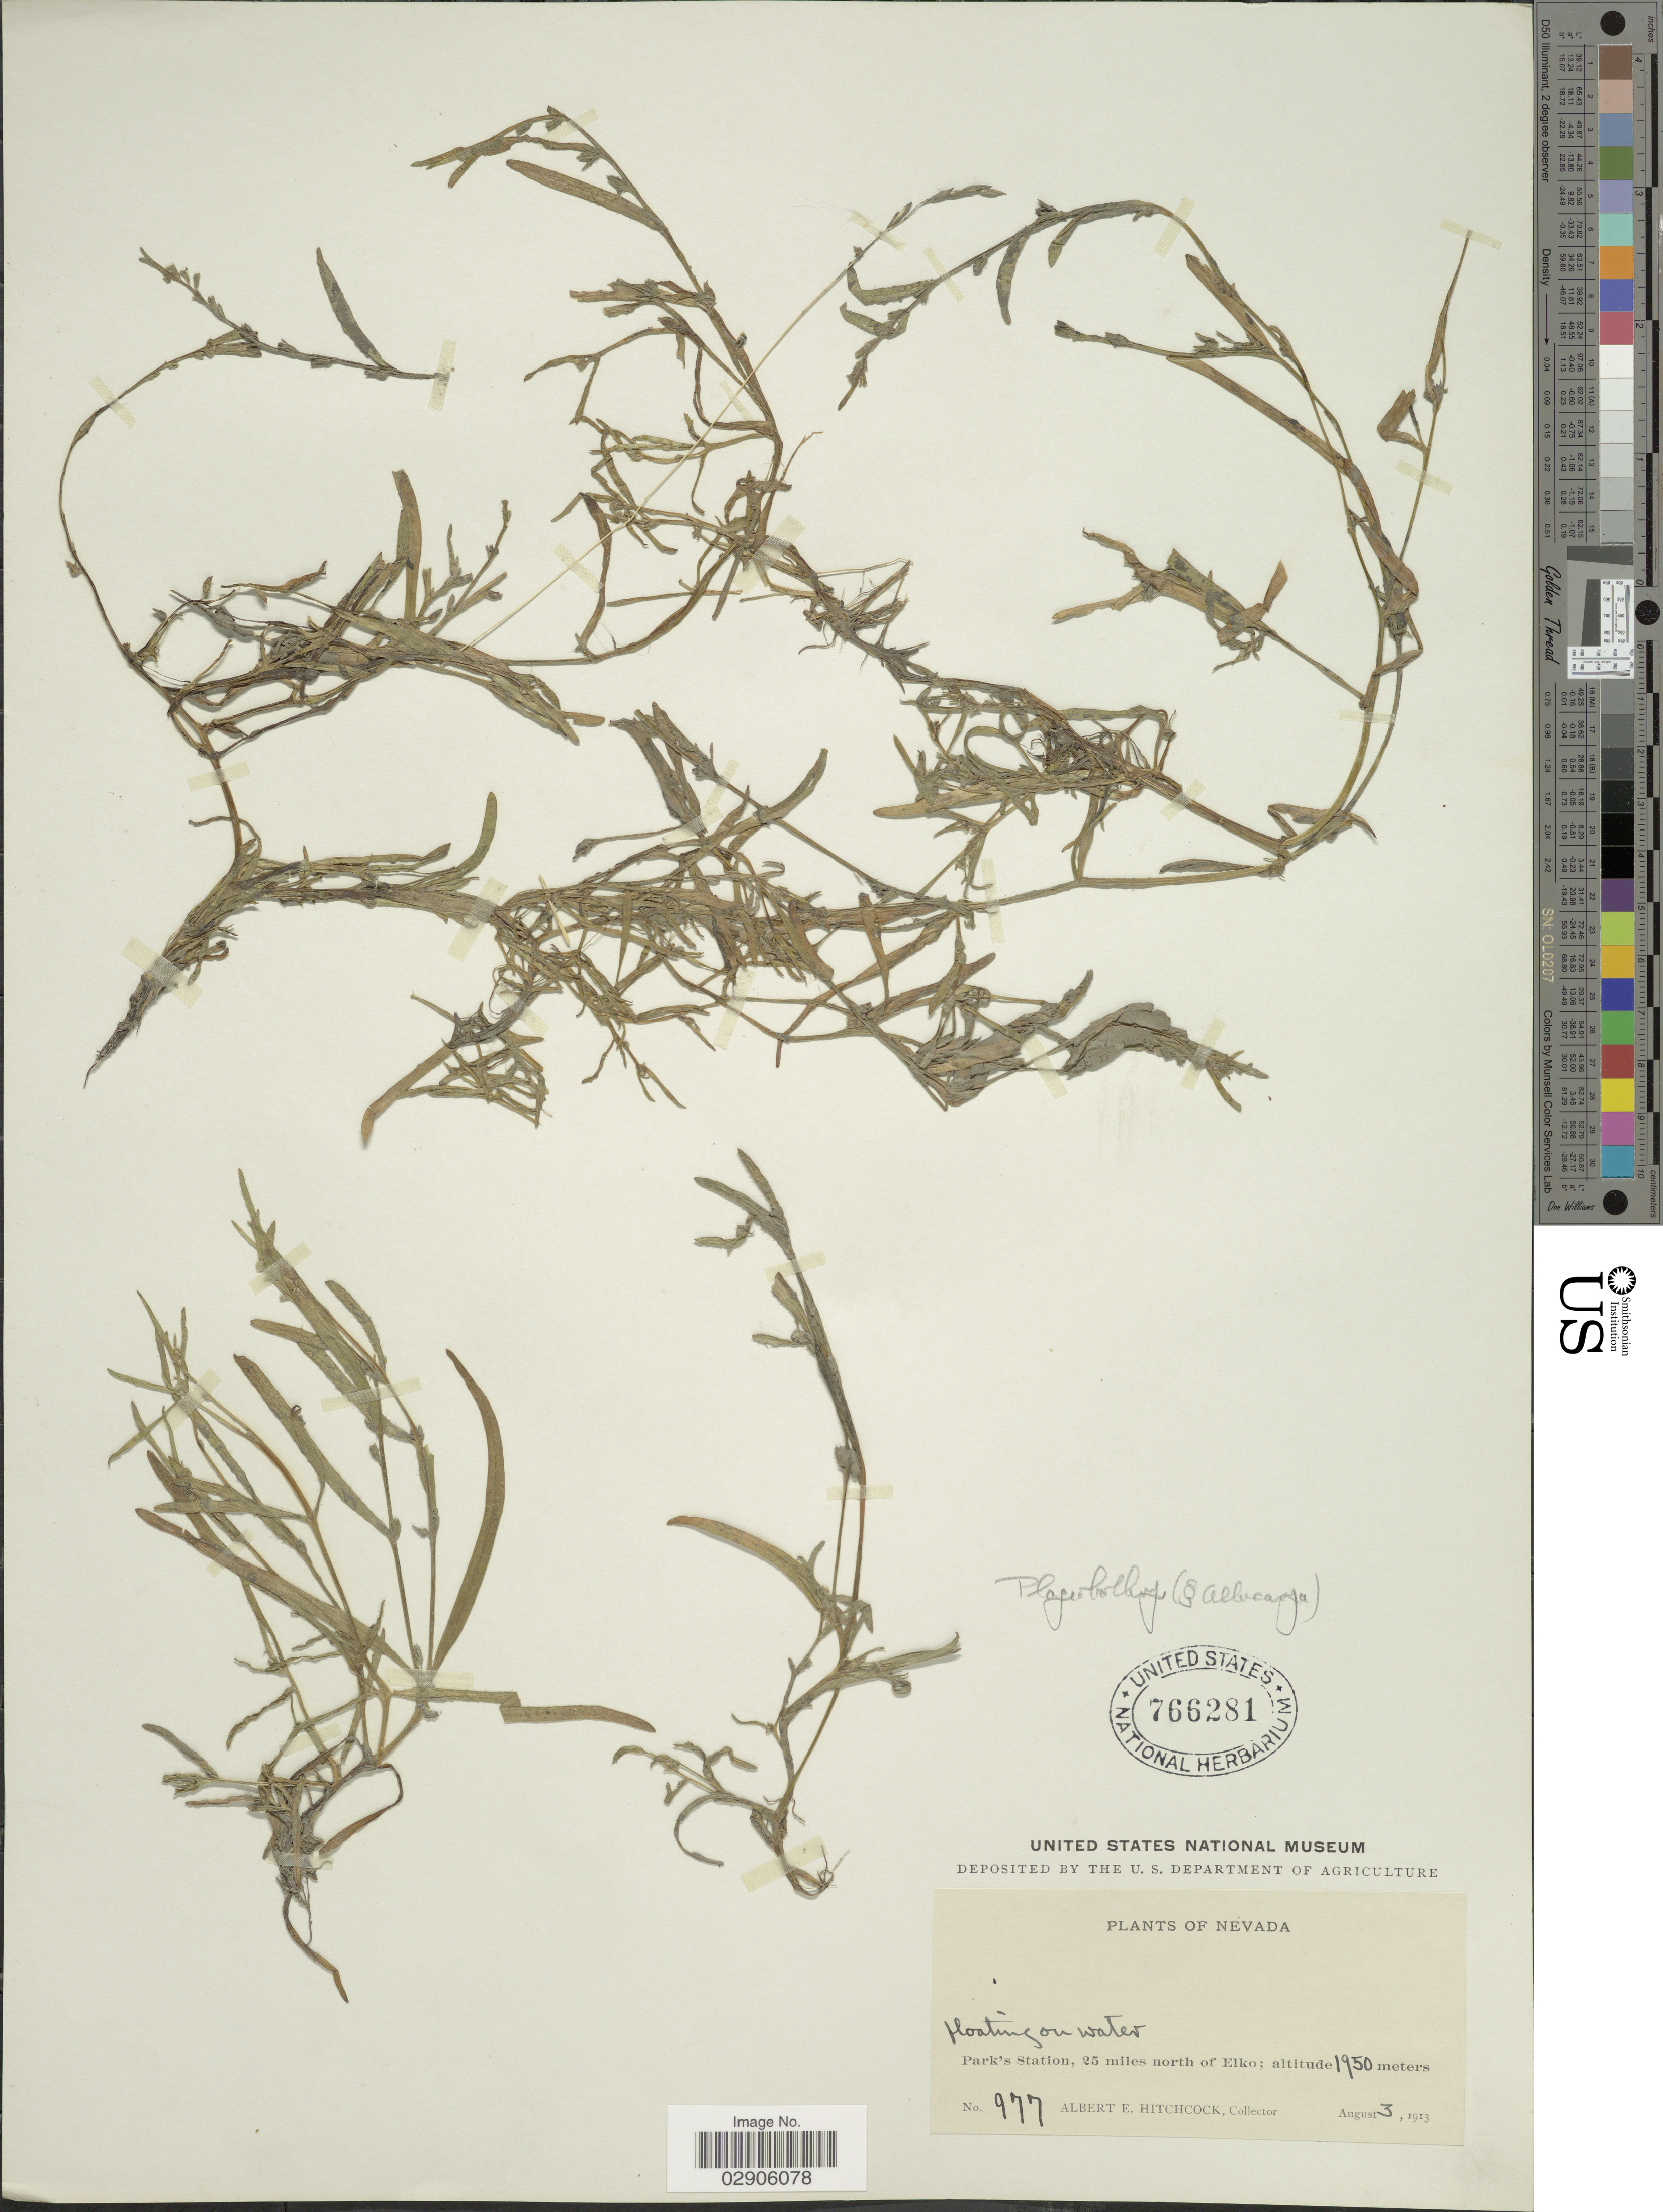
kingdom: Plantae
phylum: Tracheophyta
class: Magnoliopsida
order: Boraginales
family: Boraginaceae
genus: Plagiobothrys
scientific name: Plagiobothrys sp.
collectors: A. Hitchcock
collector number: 977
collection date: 1913-08-03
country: United States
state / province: Nevada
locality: Park's Station, 25 miles north of Elko.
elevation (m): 1950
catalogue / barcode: US 766281